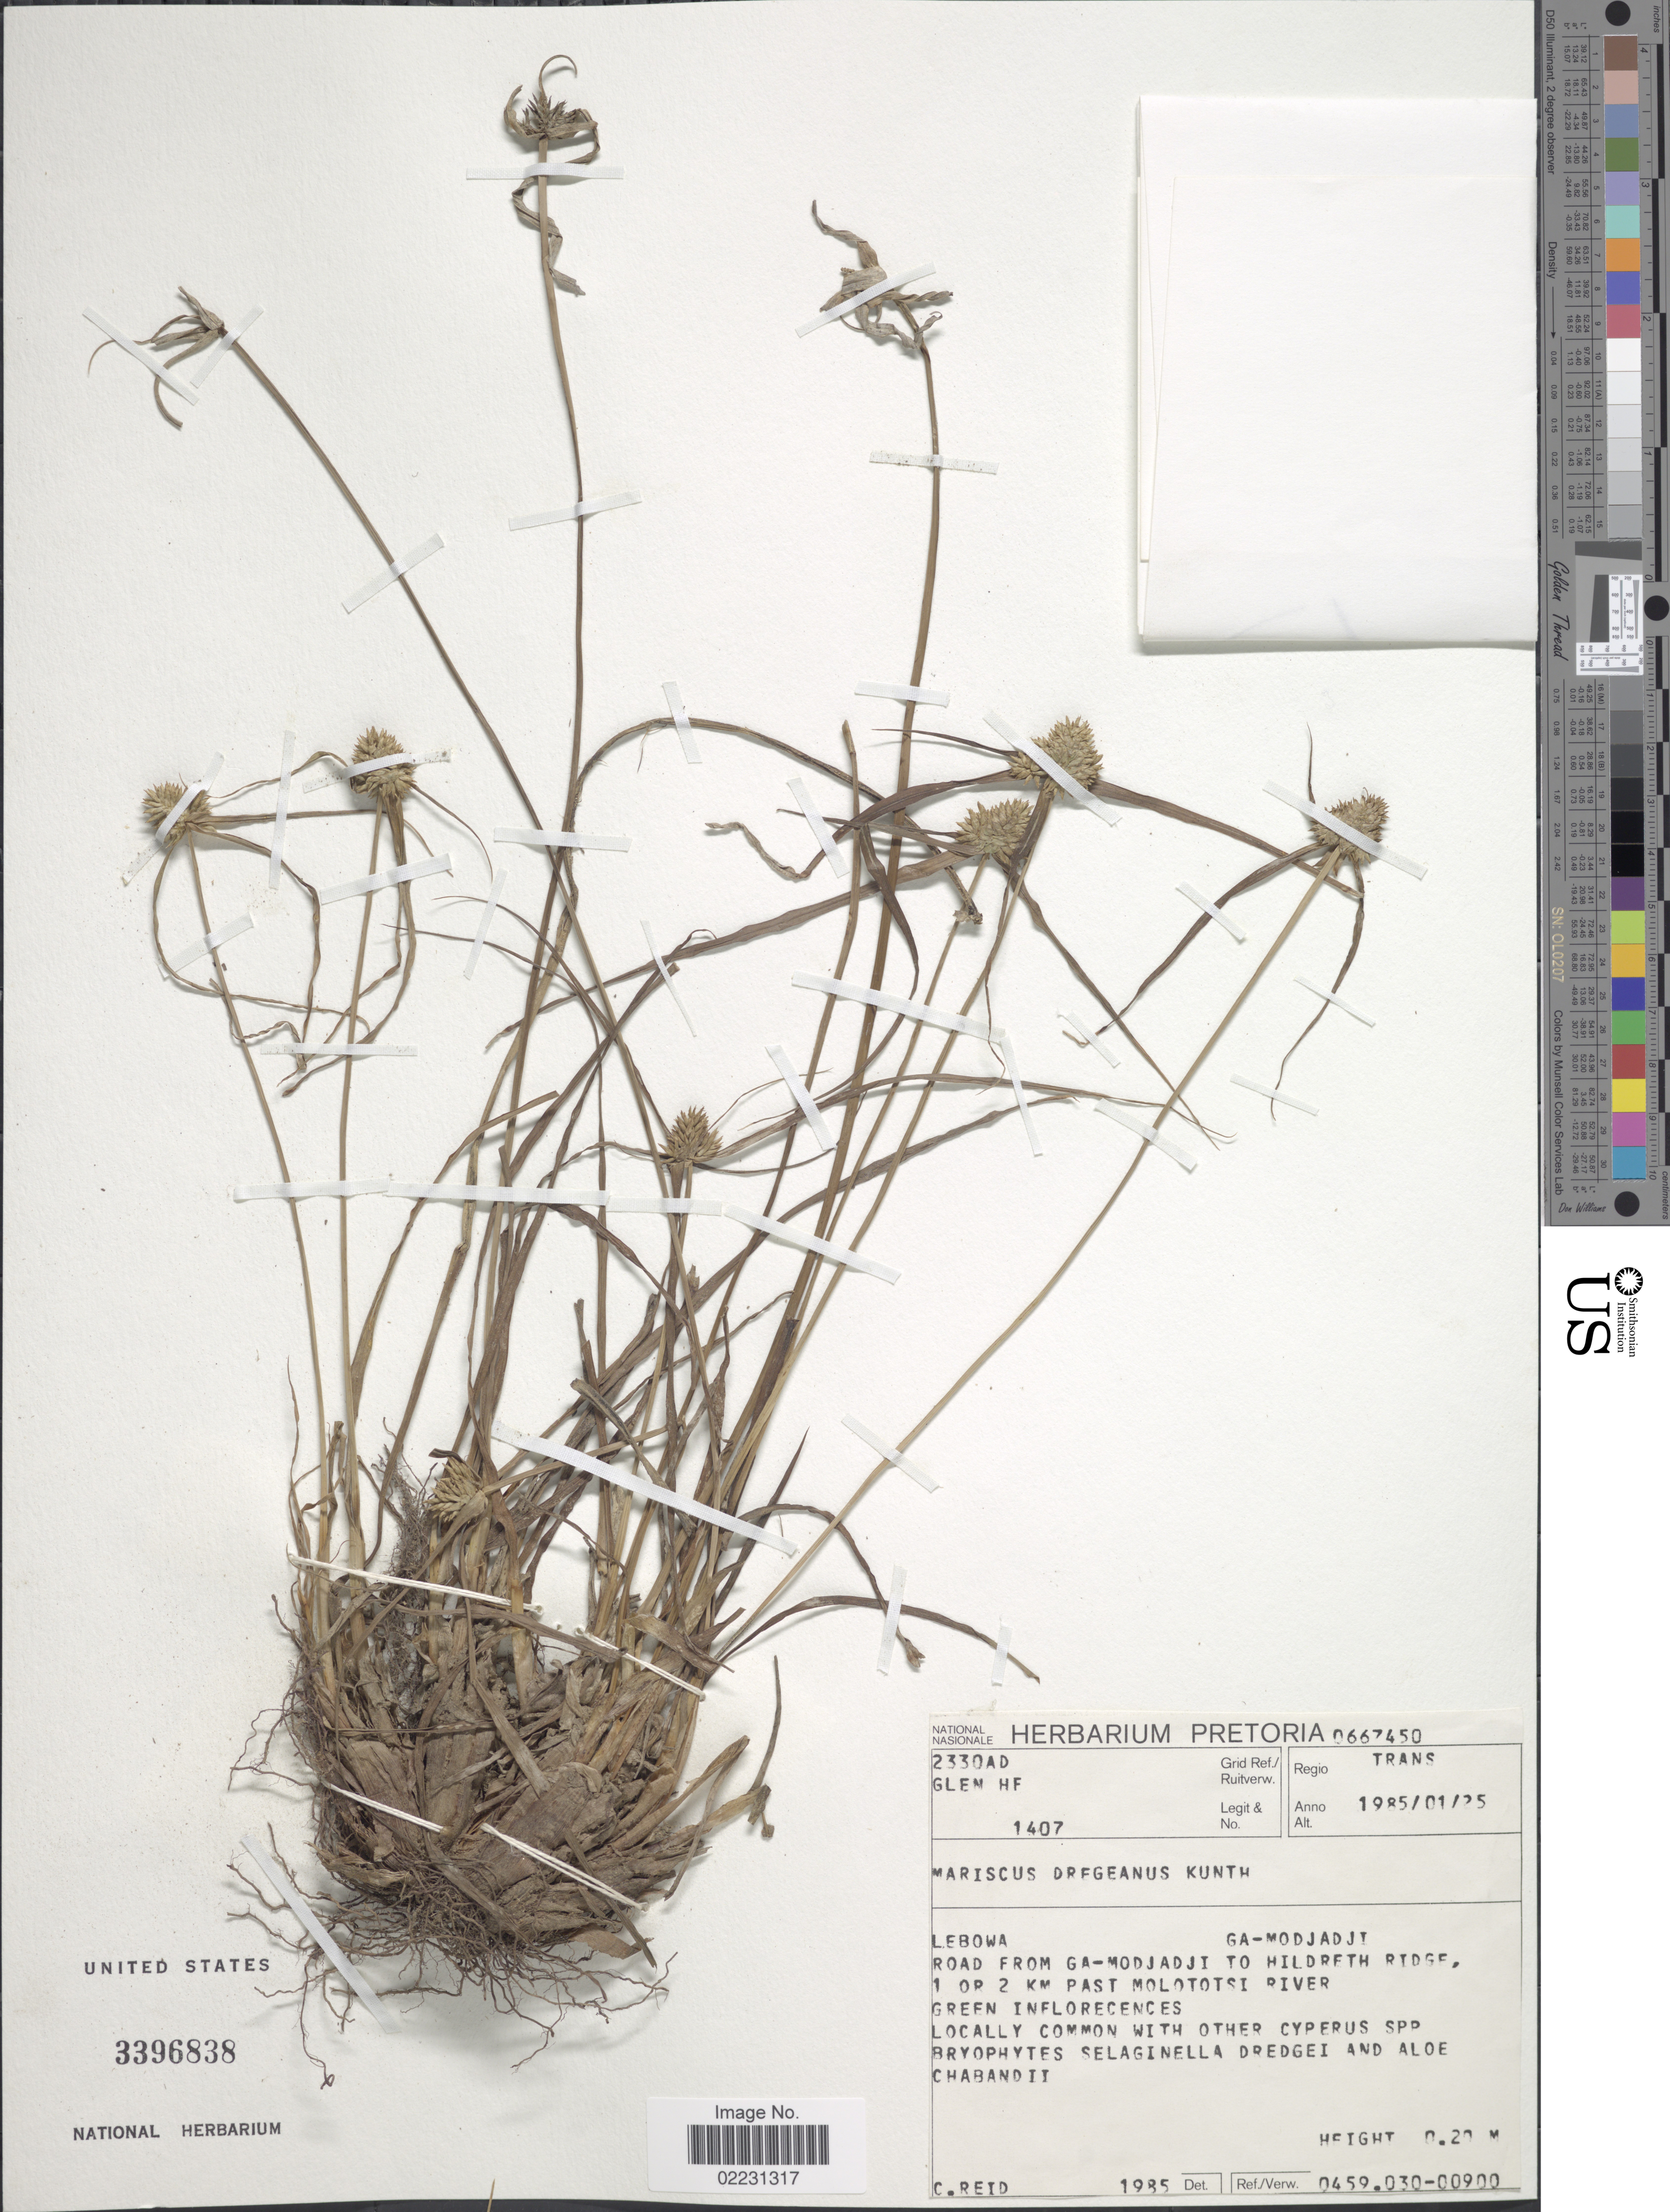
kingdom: Plantae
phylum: Tracheophyta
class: Liliopsida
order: Poales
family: Cyperaceae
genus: Cyperus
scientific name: Cyperus dregeanus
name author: Kunth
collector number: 1407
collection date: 1985-01-25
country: South Africa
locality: Regio: Trans. Lebowa. Ga-Modjadji. Road from Ga-Modjadji to Hildreth Ridge, 1 or 2 km past Molototsi River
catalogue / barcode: US 3396838